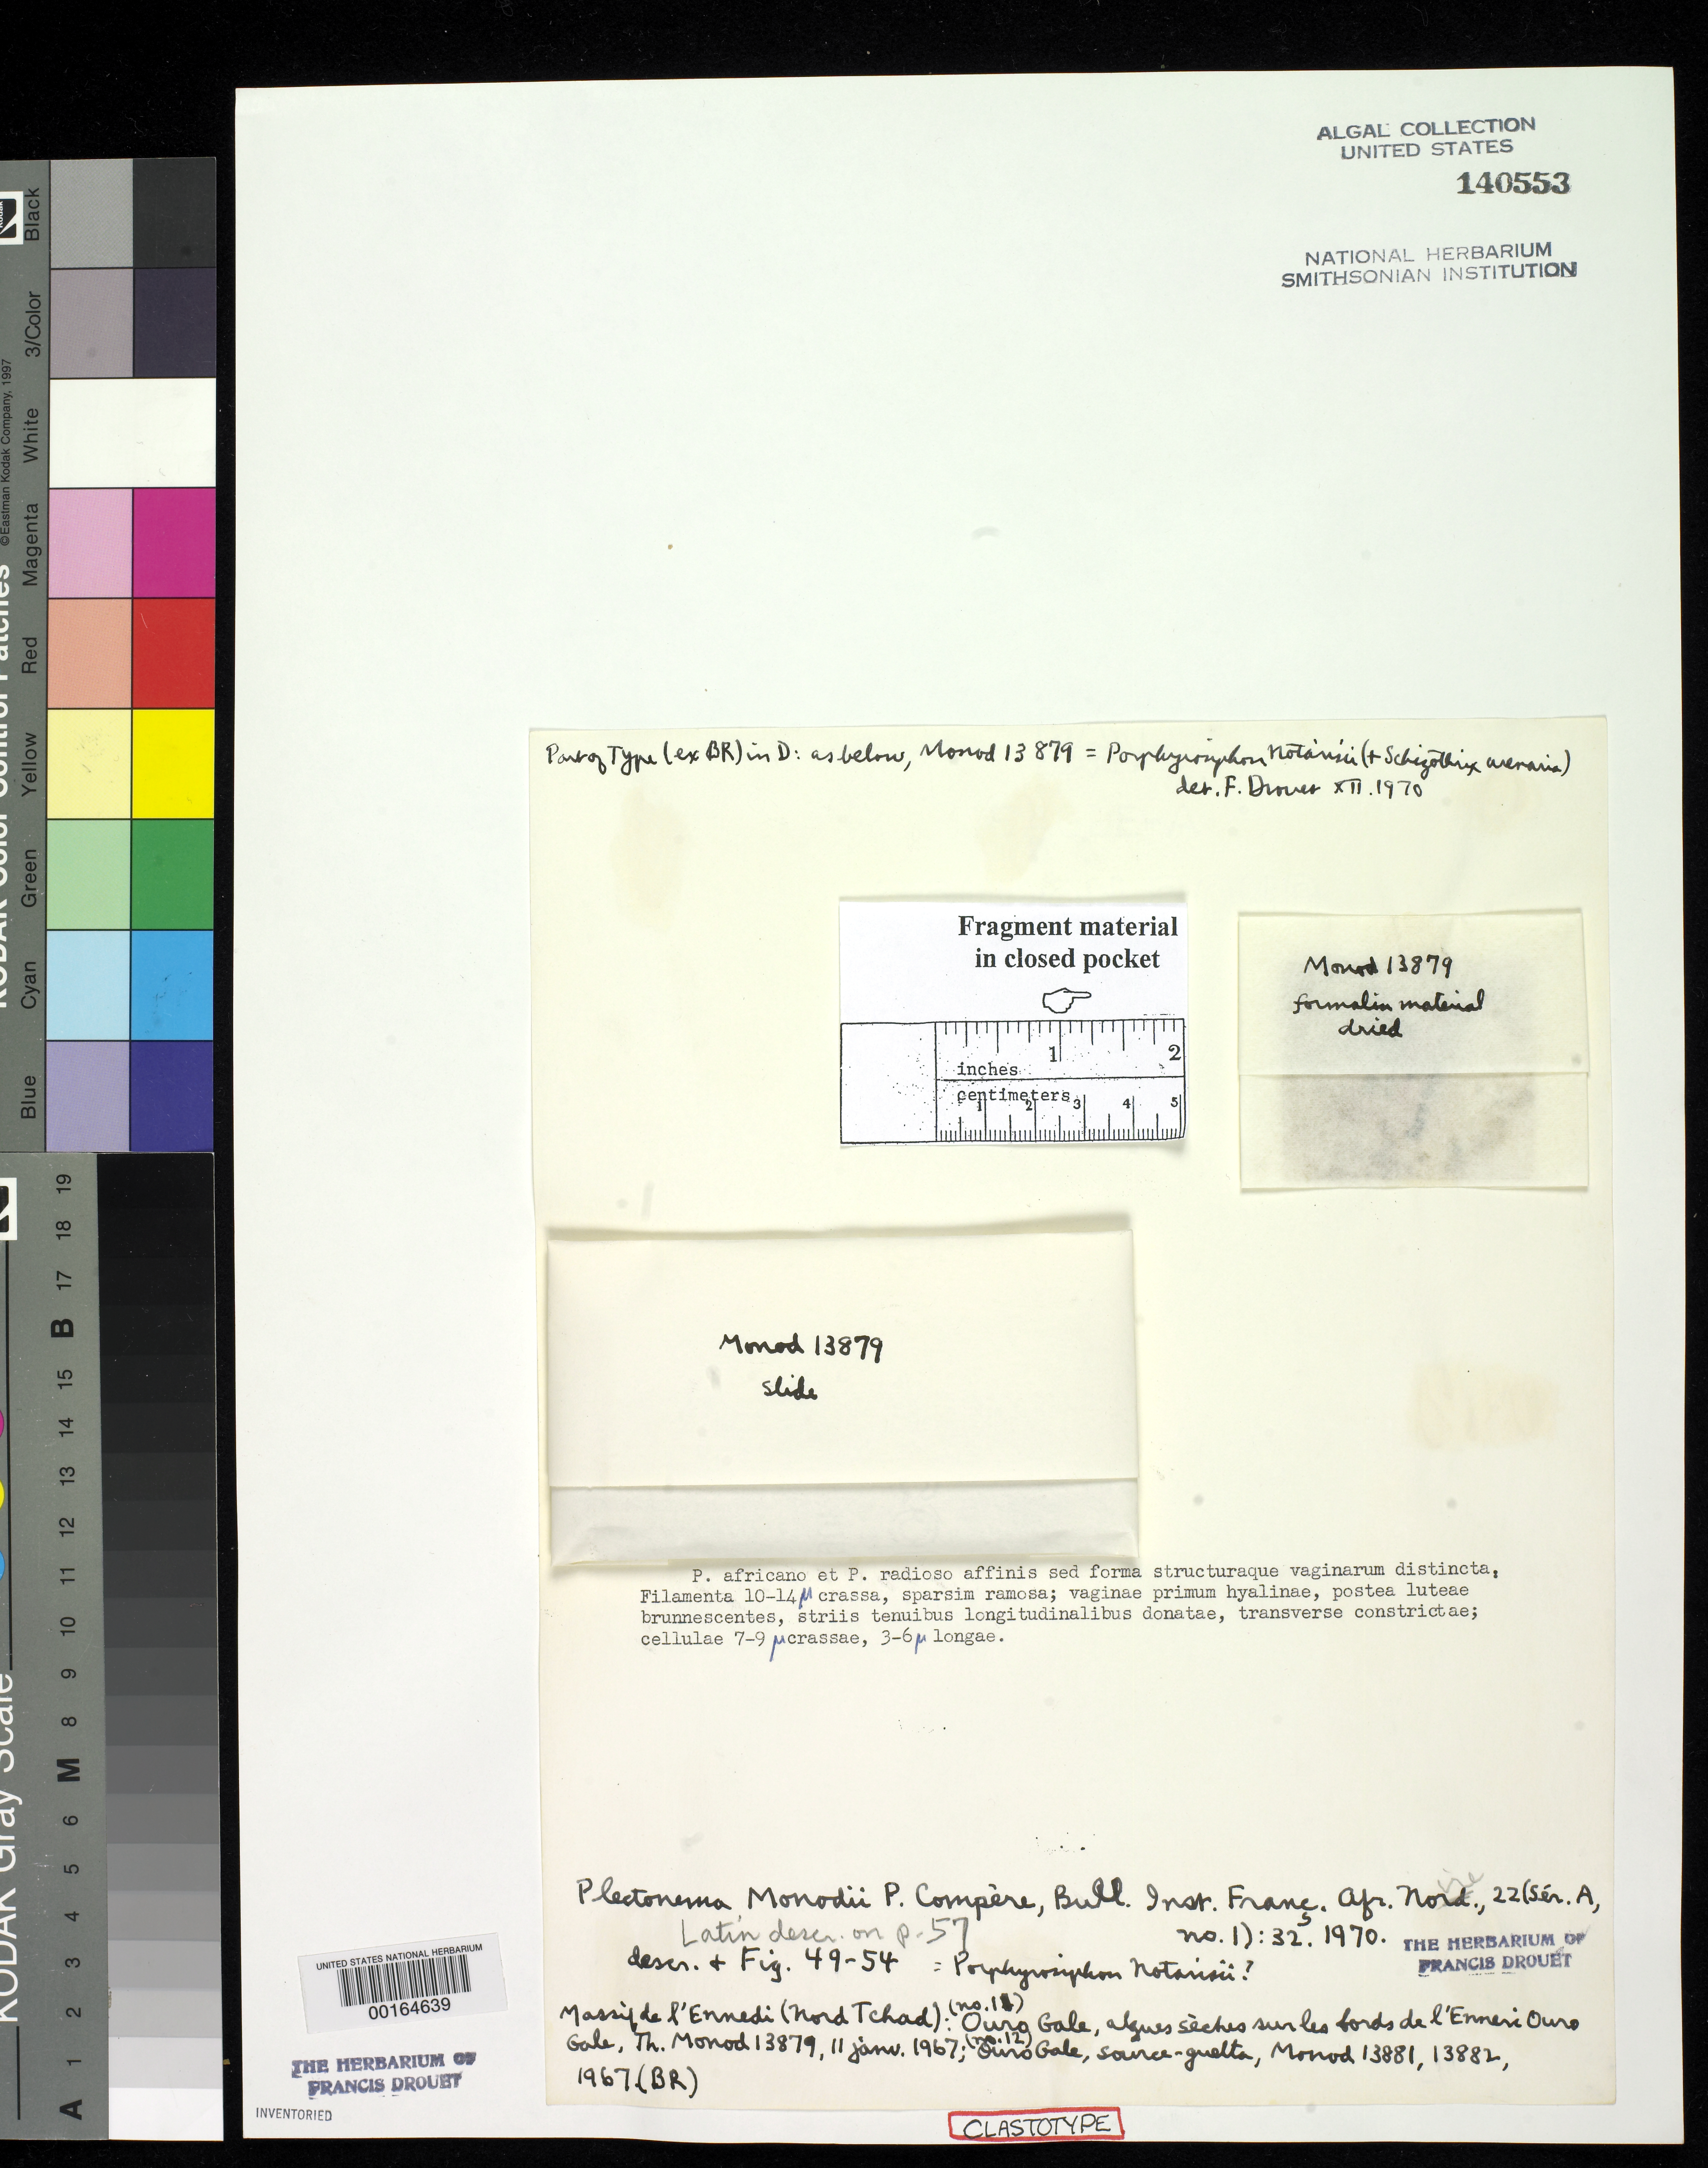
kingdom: Bacteria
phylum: Cyanobacteria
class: Cyanobacteriia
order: Cyanobacteriales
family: Oscillatoriaceae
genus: Plectonema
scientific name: Plectonema monodii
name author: Compere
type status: Clastotype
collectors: T. Monod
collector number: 13879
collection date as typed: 11 Jan 1967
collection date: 1967-01-11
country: Chad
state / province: Ennedi Est / Ennedi Ouest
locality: Ouro Gale, Massif de l'Ennedi.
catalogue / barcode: US 140553